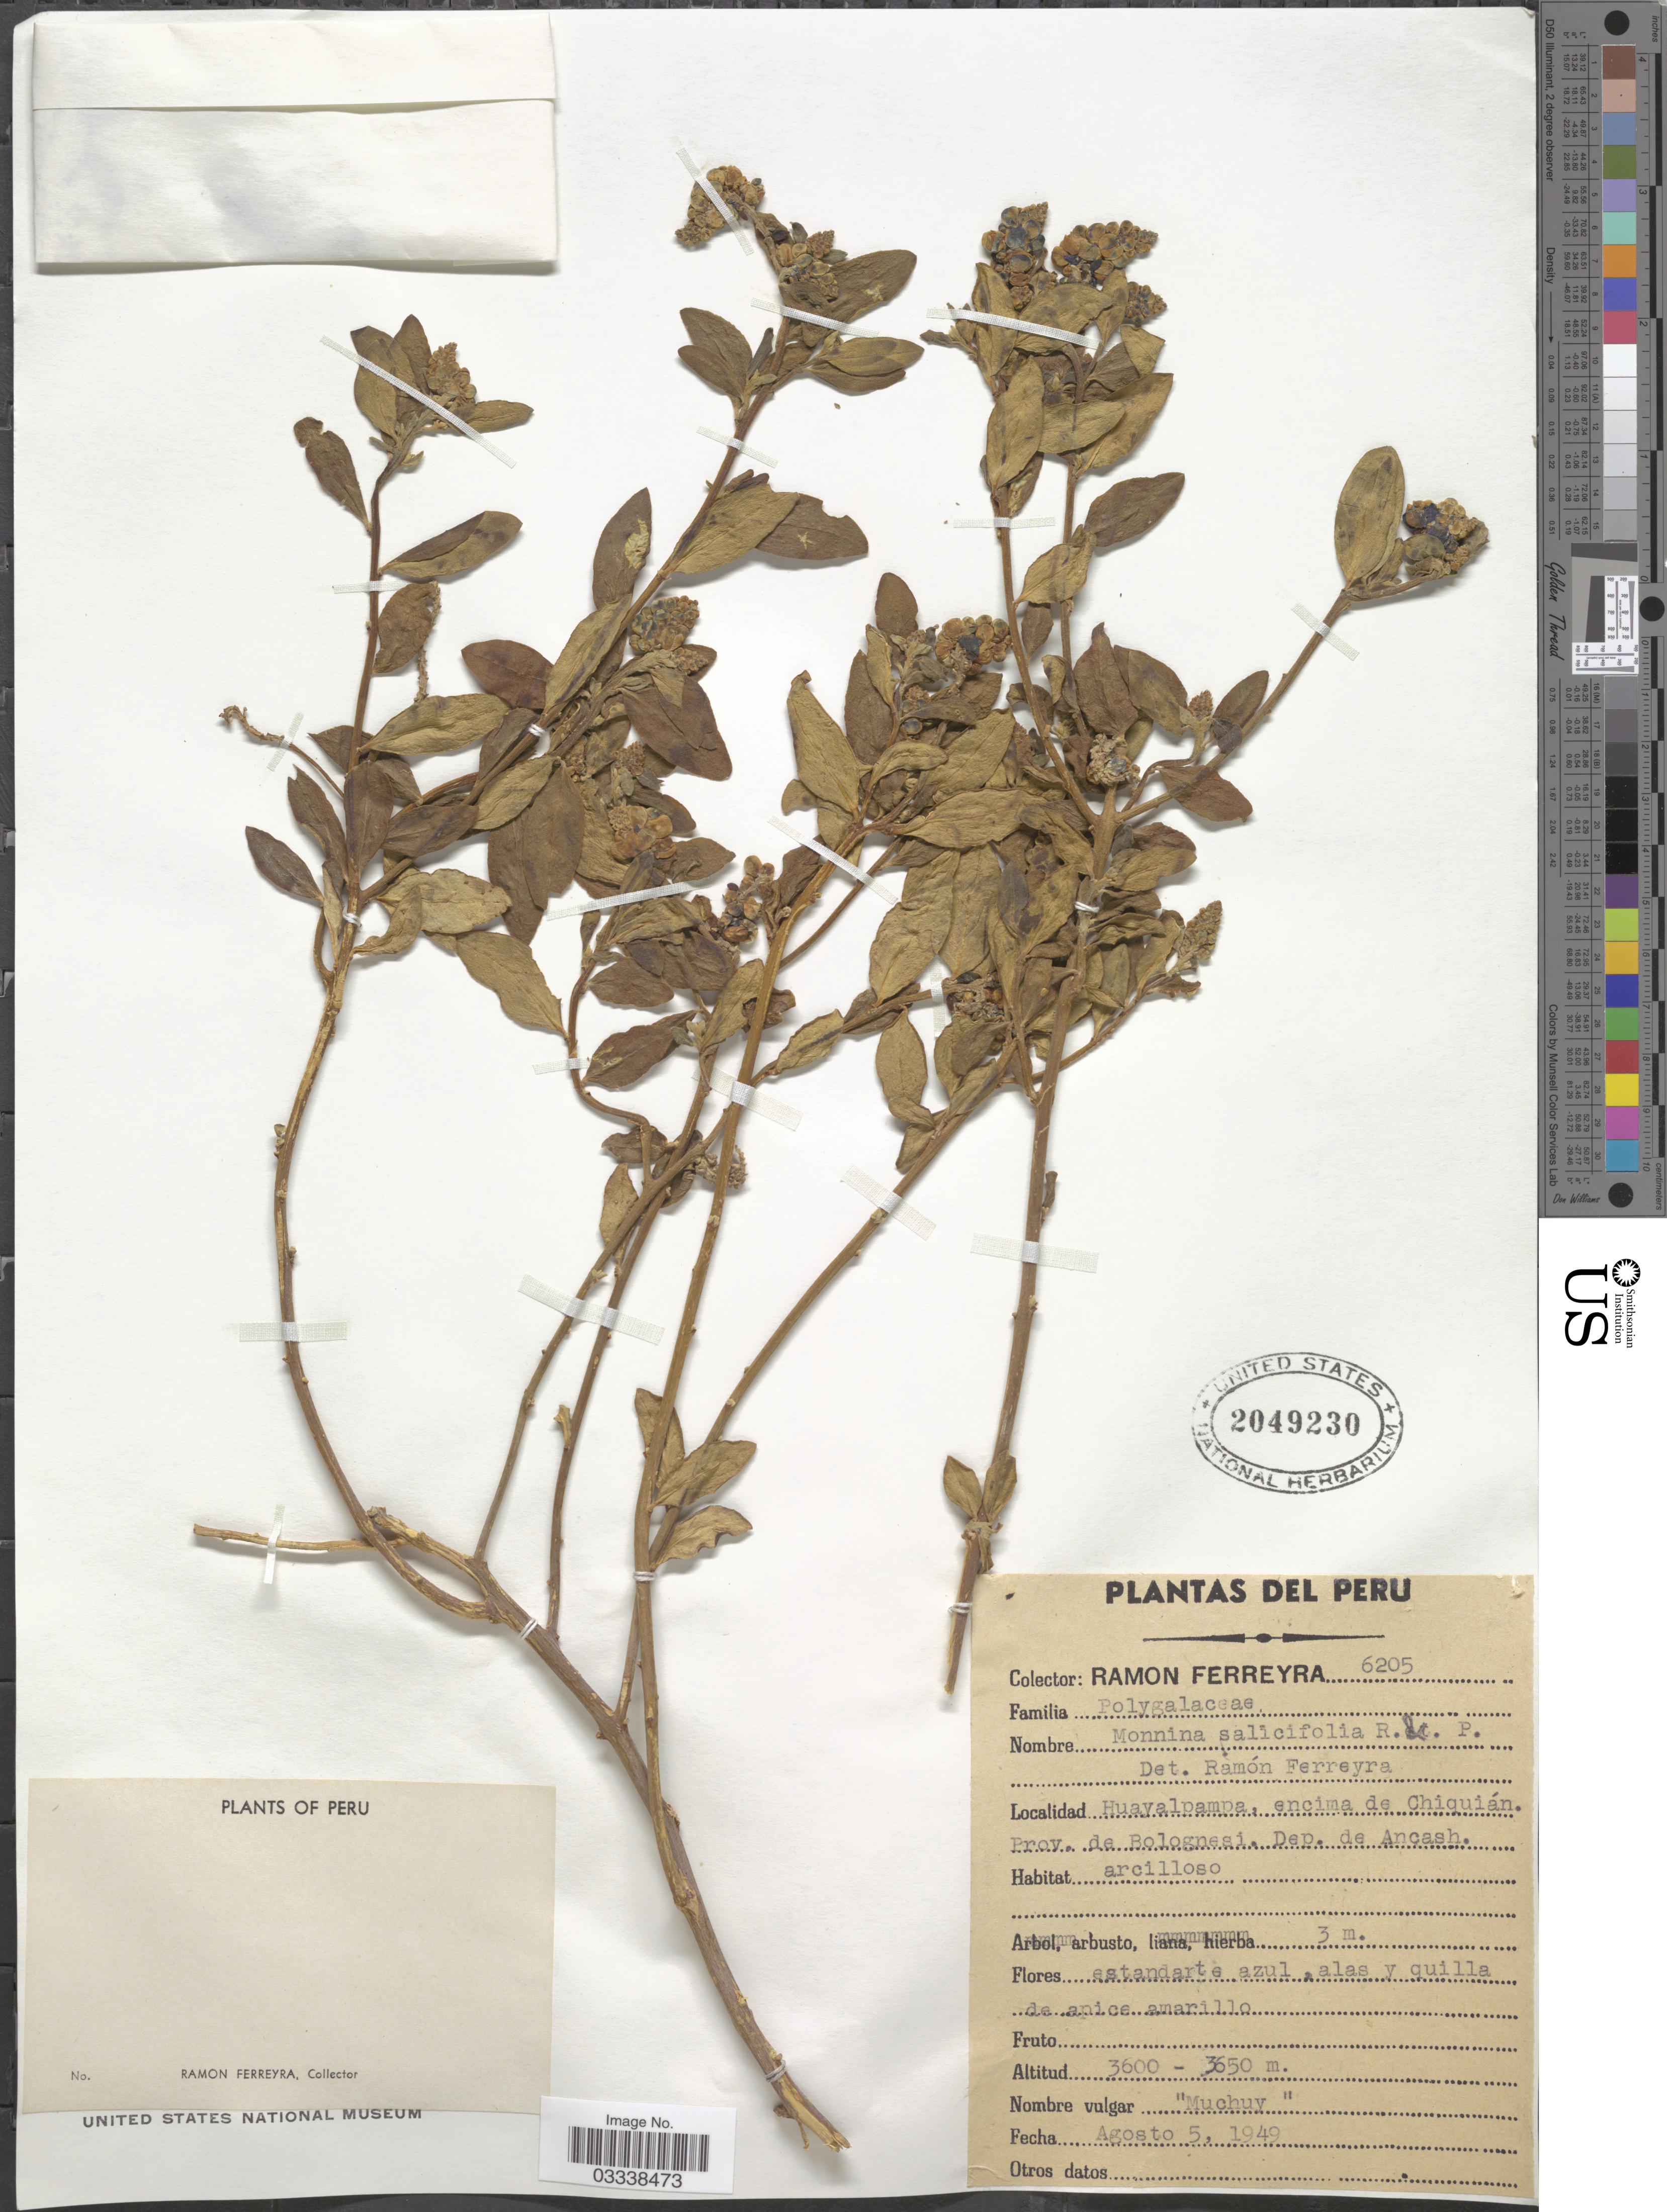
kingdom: Plantae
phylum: Tracheophyta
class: Magnoliopsida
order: Fabales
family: Polygalaceae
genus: Monnina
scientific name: Monnina salicifolia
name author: Ruiz & Pav.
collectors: R. A. Ferreyra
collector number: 6205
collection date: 1949-08-05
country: Peru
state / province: Ancash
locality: Huayalpampa, encima de Chiquián. Prov. de Bolognesi. Dep. de Ancash.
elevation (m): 3600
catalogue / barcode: US 2049230